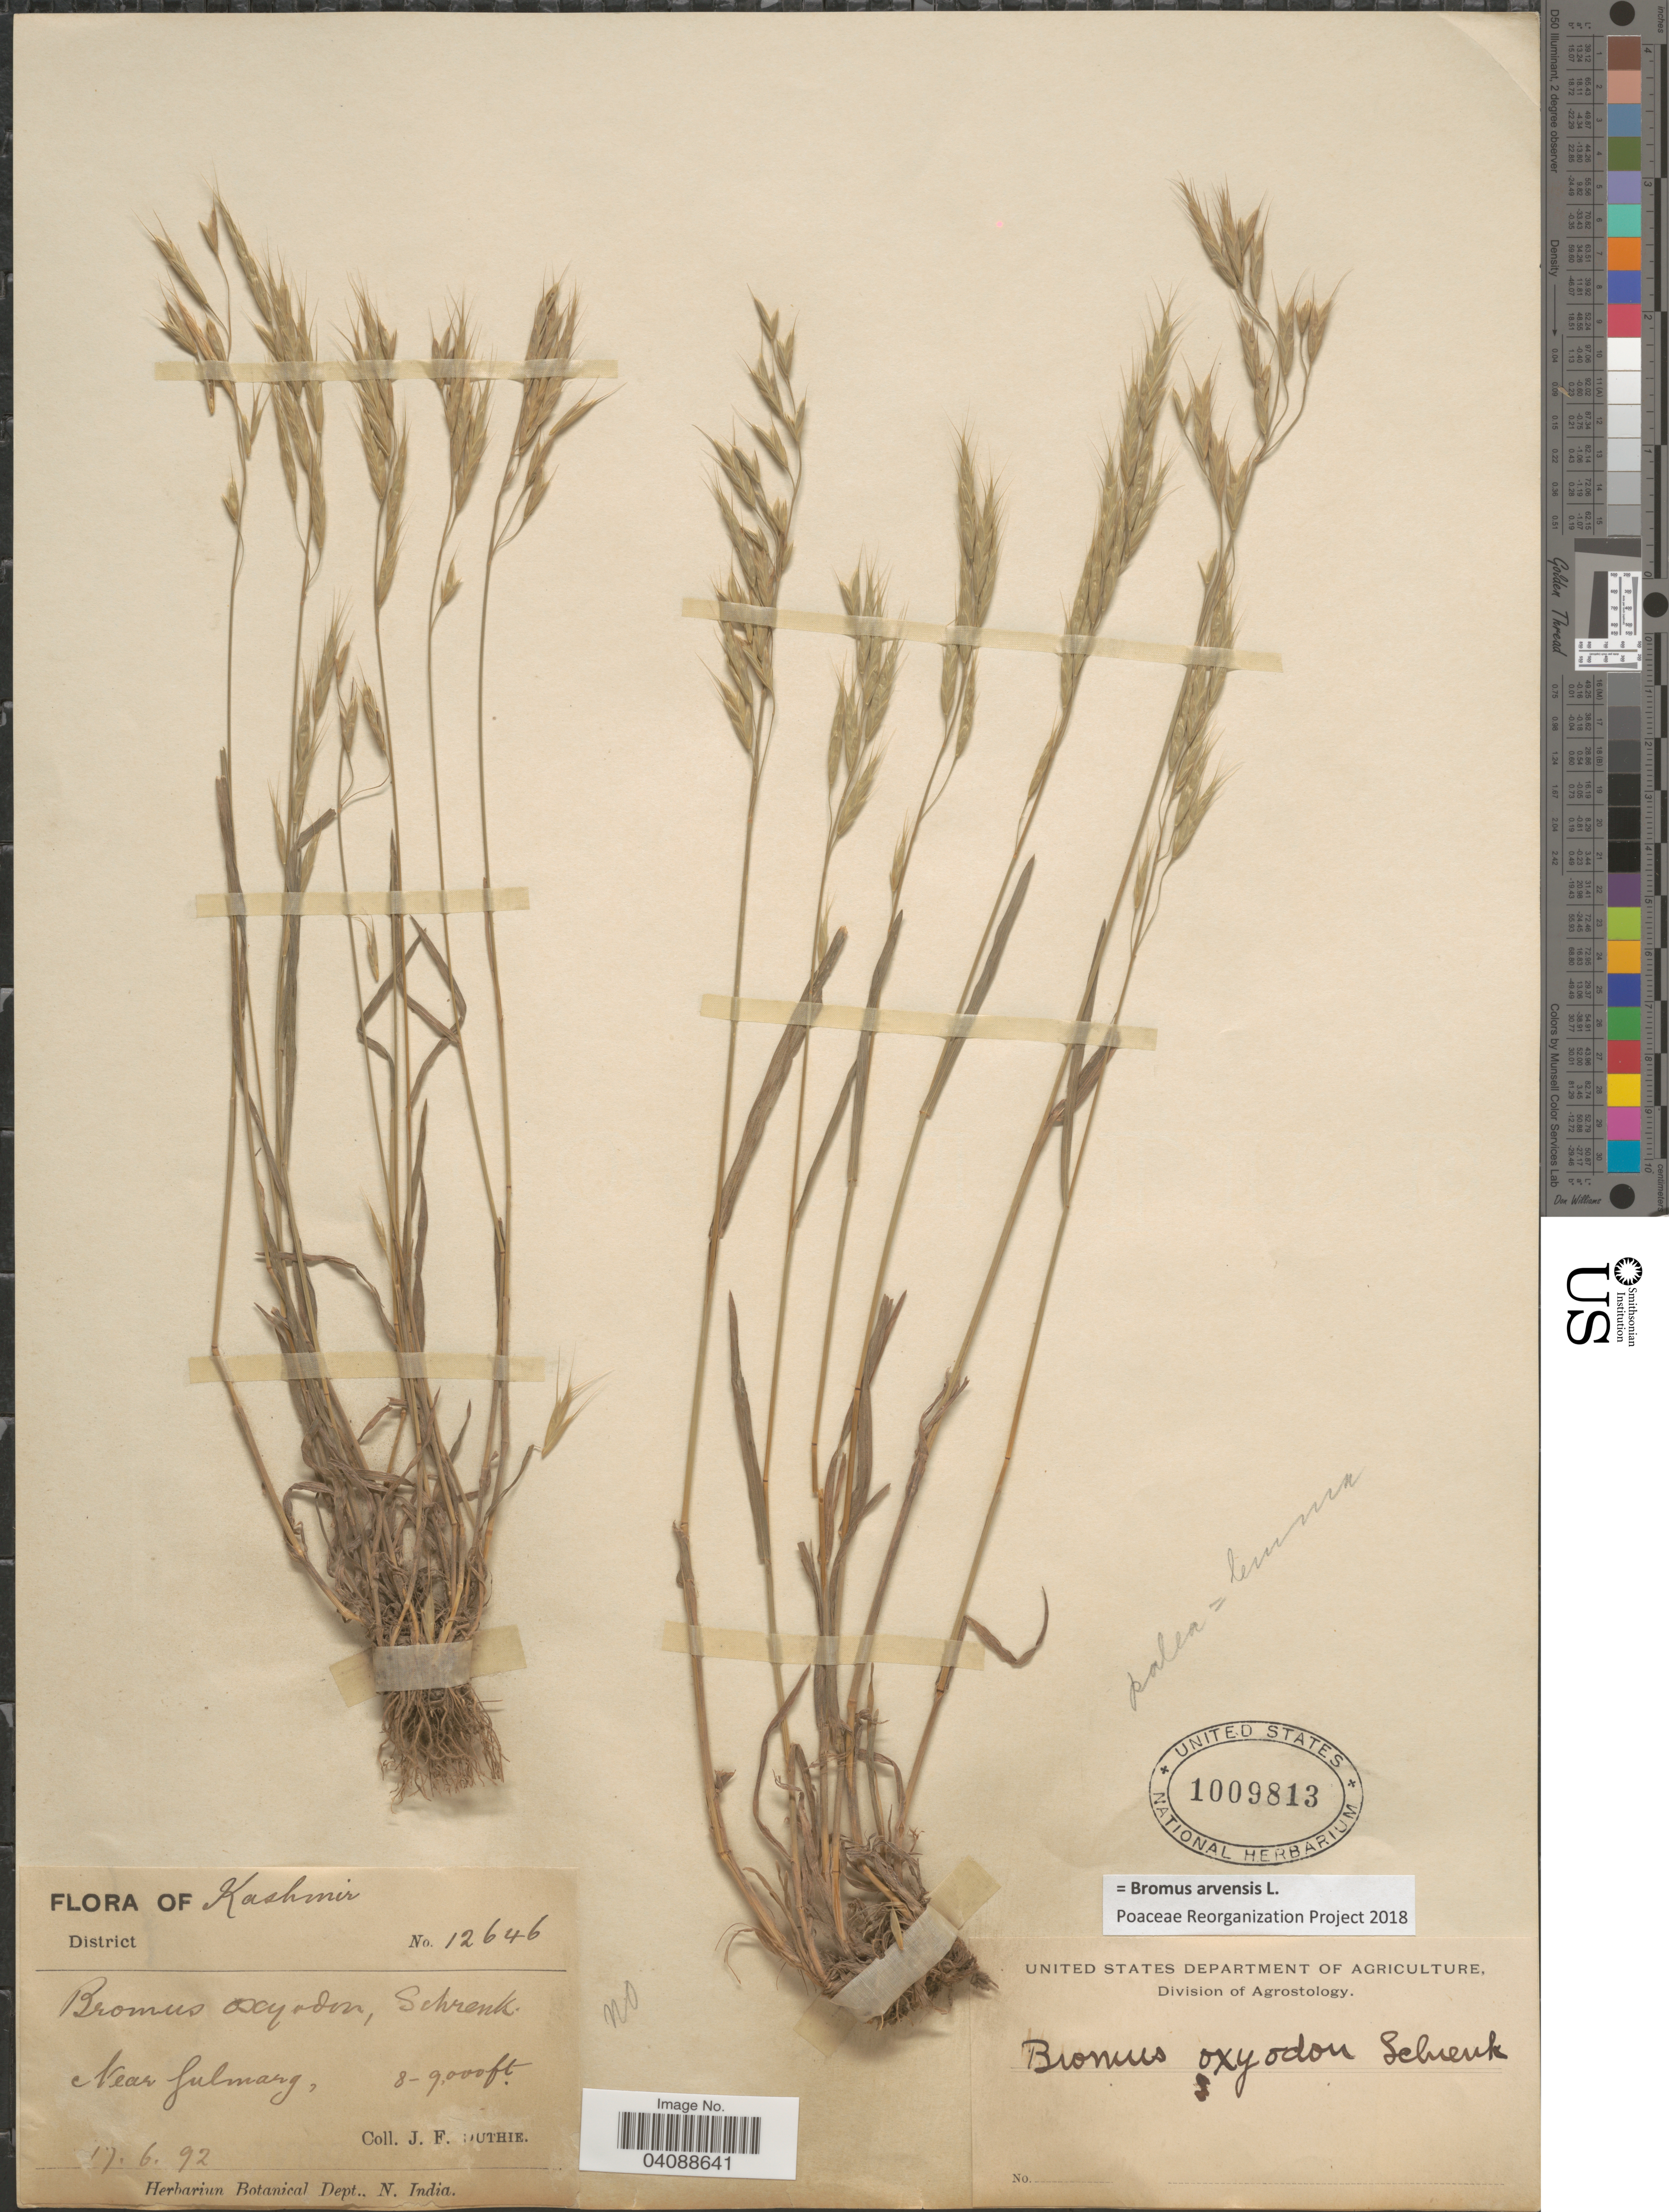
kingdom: Plantae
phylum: Tracheophyta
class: Liliopsida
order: Poales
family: Poaceae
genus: Bromus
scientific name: Bromus arvensis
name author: L.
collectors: J. F. Duthie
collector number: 12646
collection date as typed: Transcribed d/m/y: 17/6/92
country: India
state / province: Jammu and Kashmir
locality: Kashmir. Near Gulmarg.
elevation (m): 2438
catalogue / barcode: US 1009813